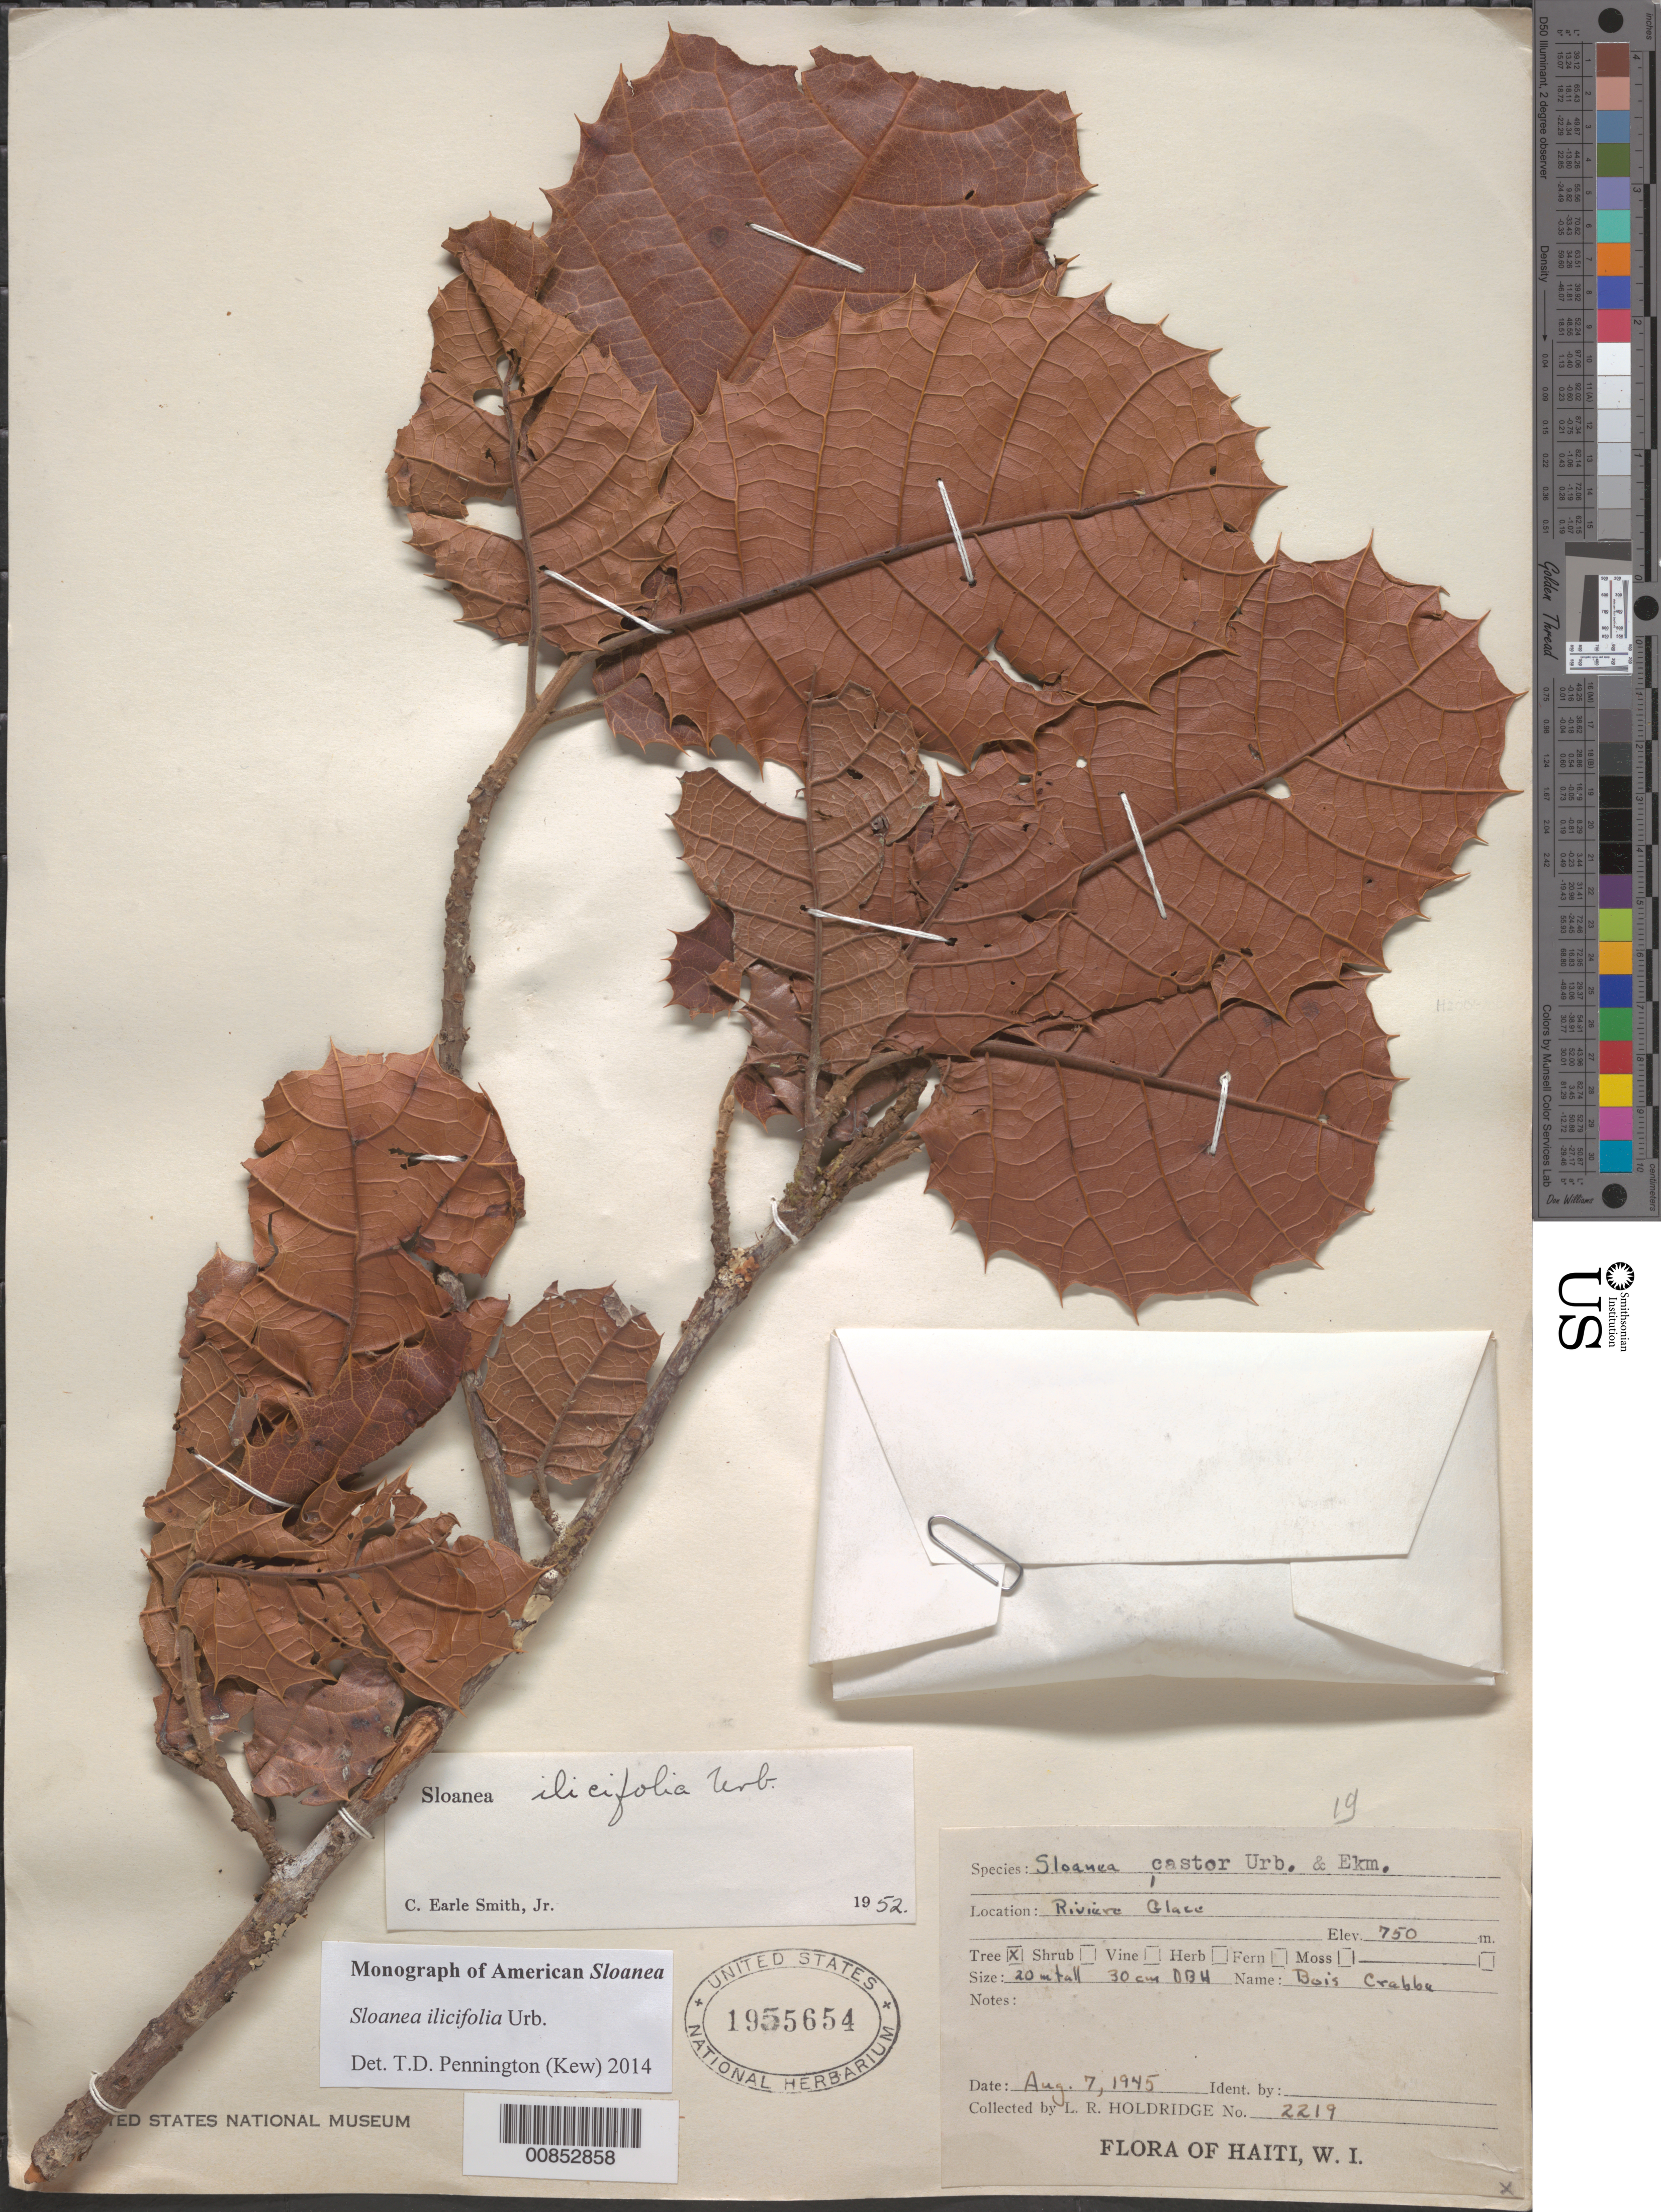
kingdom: Plantae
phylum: Tracheophyta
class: Magnoliopsida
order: Oxalidales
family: Elaeocarpaceae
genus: Sloanea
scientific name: Sloanea ilicifolia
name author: Urb.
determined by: Smith, C. E., Jr.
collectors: L. Holdridge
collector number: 2219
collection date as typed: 07 Aug 1945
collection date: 1945-08-07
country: Haiti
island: Hispaniola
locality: Riviere Glace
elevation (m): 750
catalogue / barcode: US 1955654